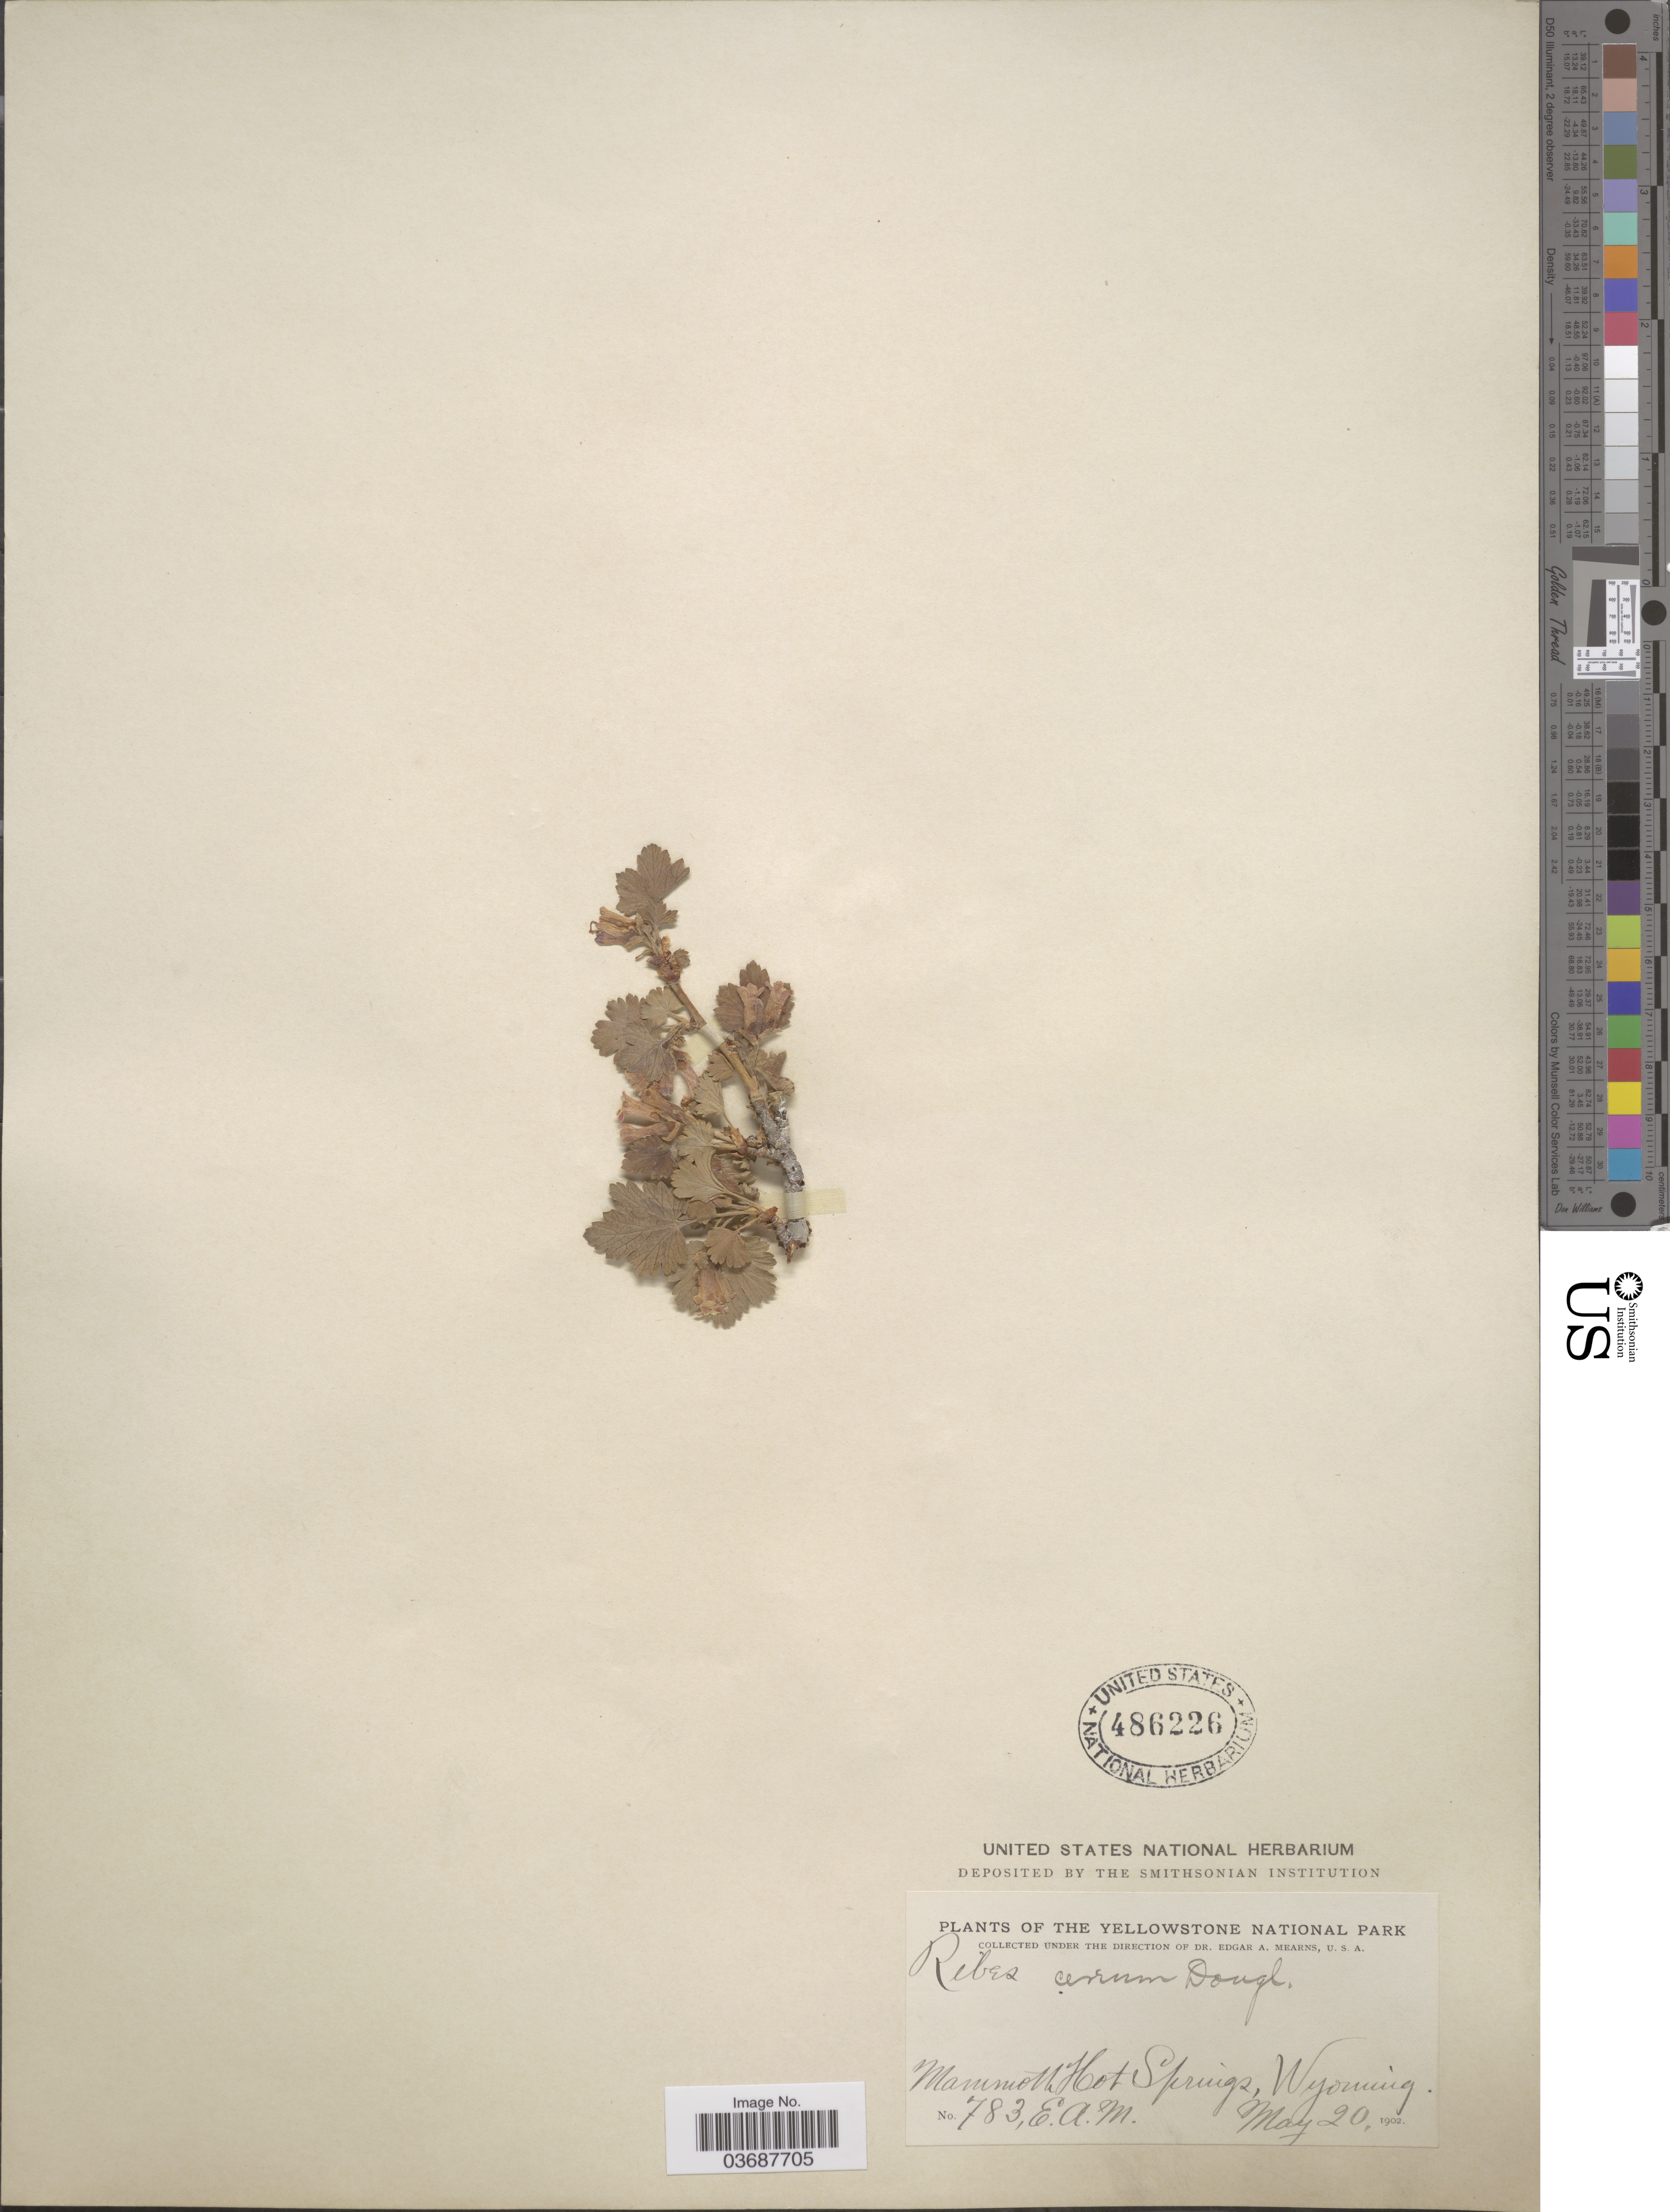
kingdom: Plantae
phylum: Tracheophyta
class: Magnoliopsida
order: Saxifragales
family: Grossulariaceae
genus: Ribes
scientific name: Ribes inebrians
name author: Lindl.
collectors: E. A. Mearns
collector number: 783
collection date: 1902-05-20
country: United States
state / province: Wyoming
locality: The Yellowstone National Park. Mammoth Hot Springs.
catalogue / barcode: US 486226